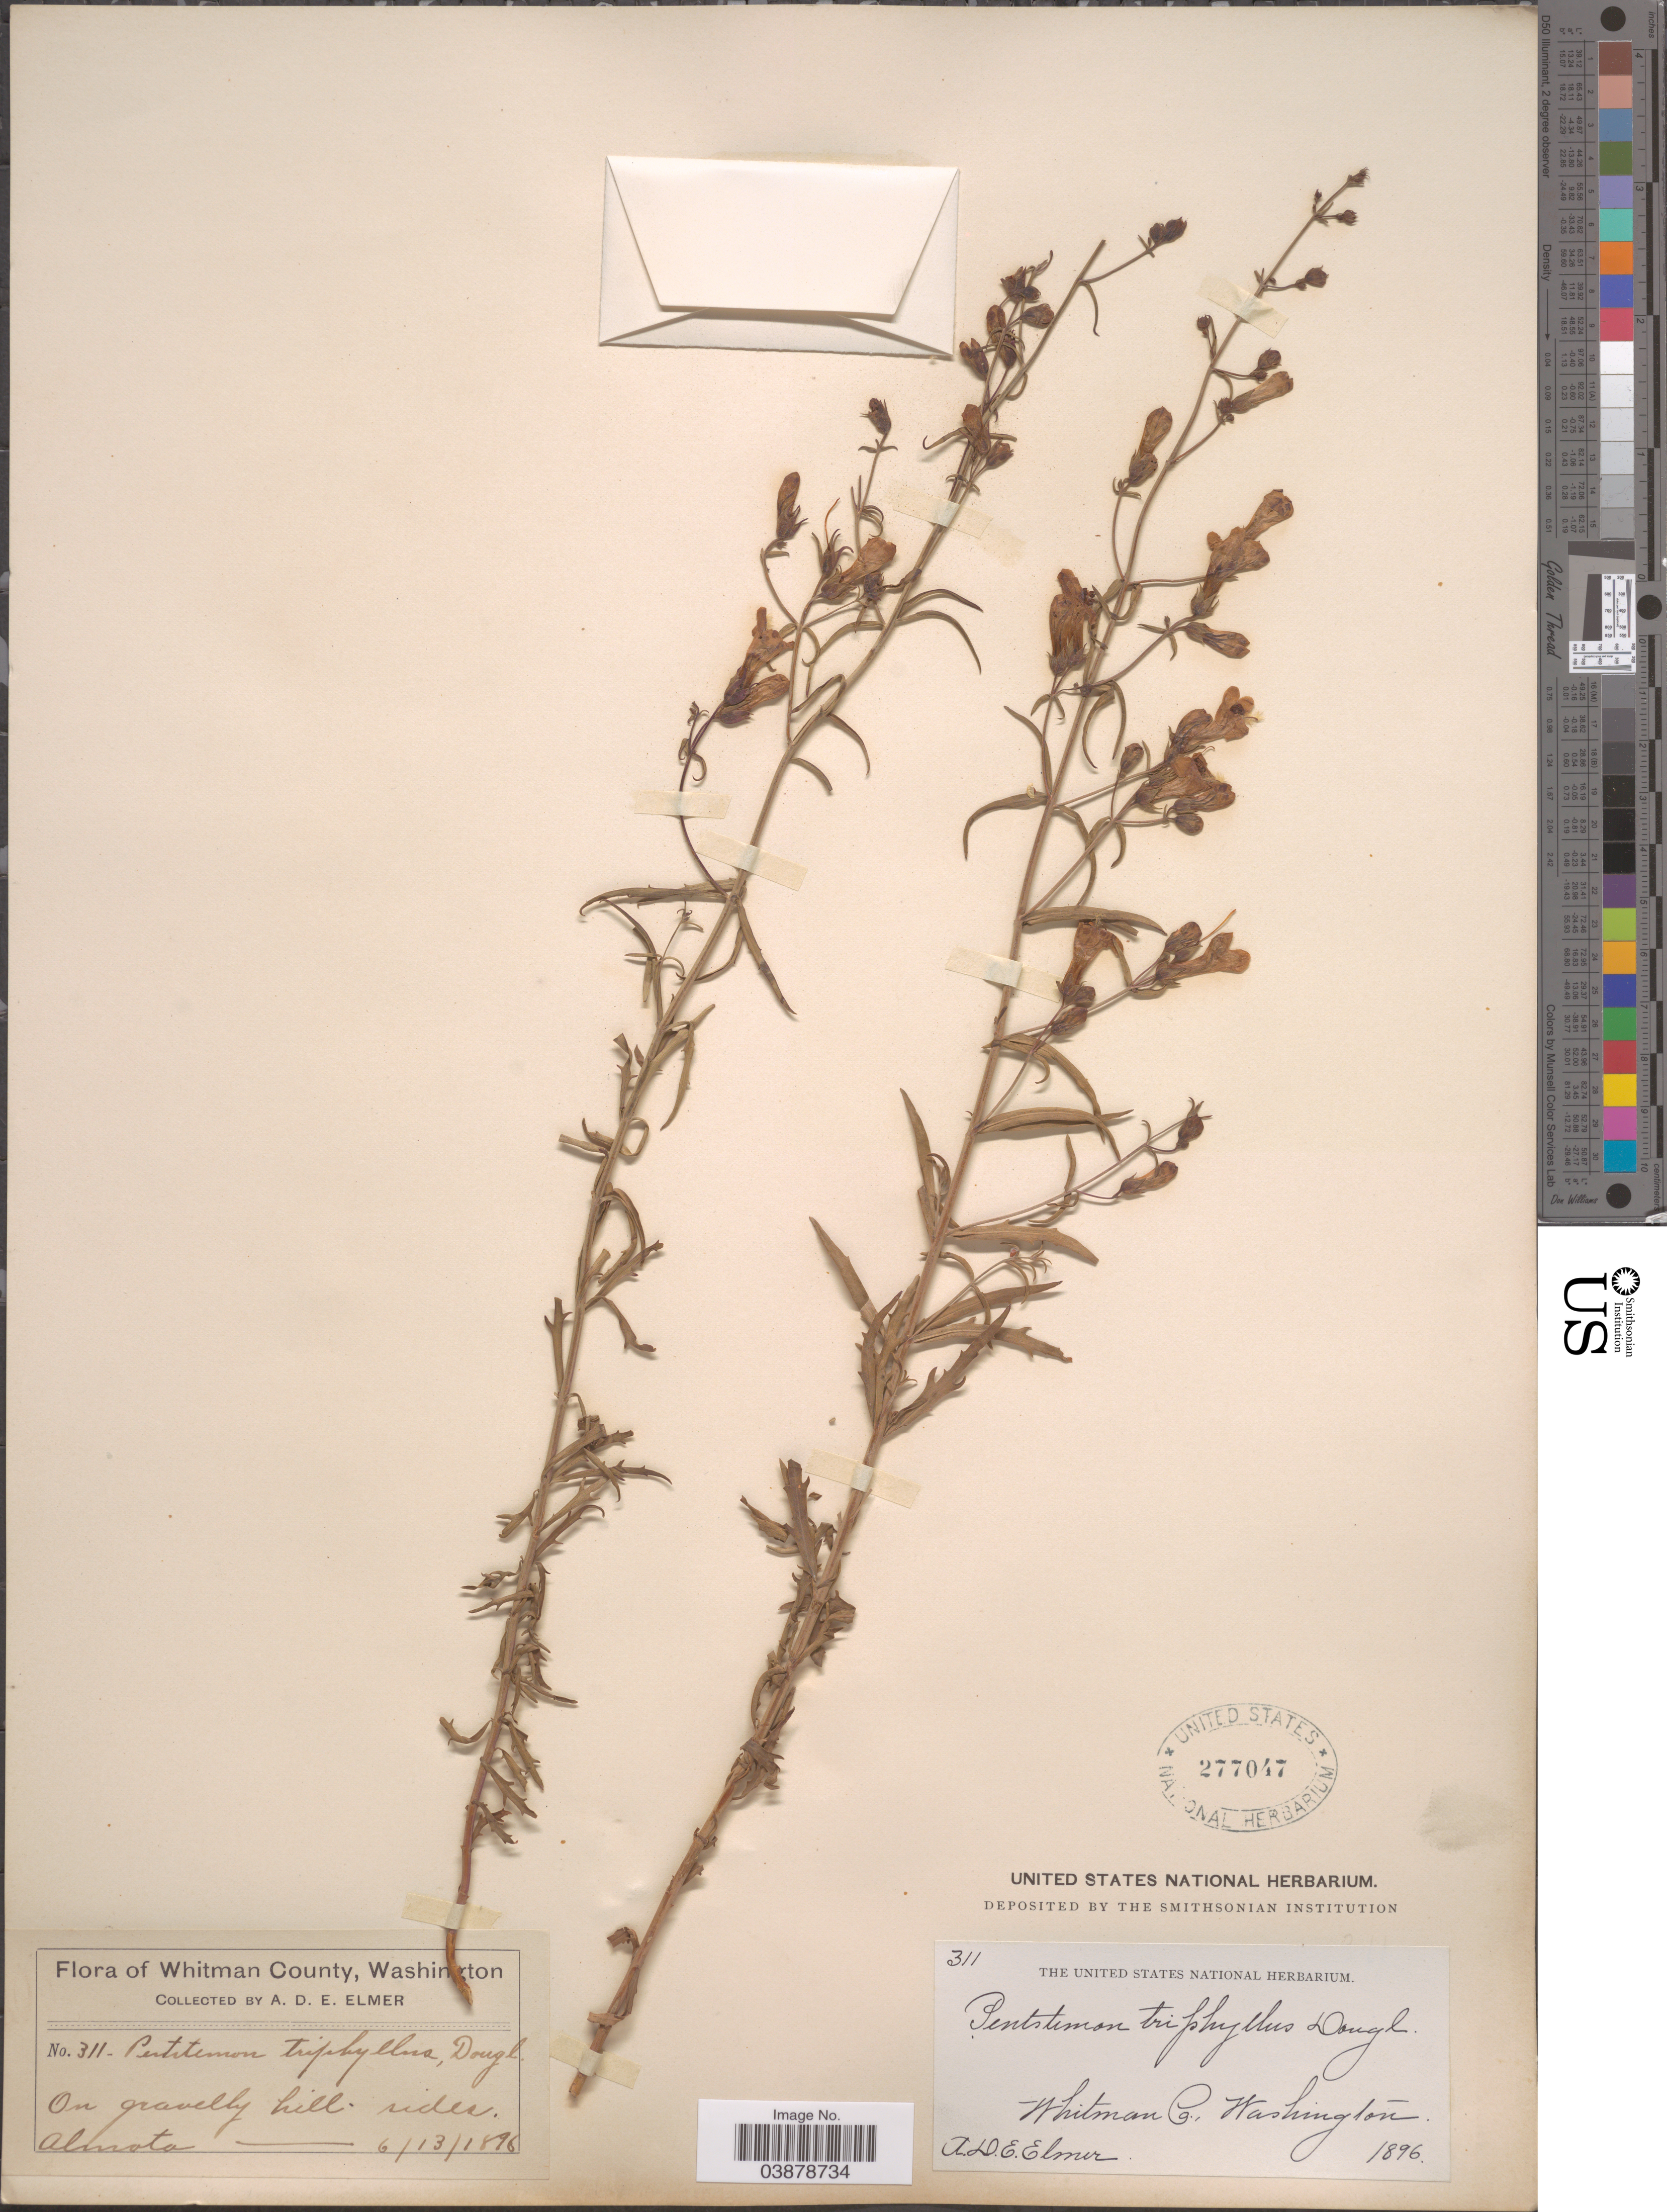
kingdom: Plantae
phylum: Tracheophyta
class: Magnoliopsida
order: Lamiales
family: Plantaginaceae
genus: Penstemon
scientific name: Penstemon triphyllus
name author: Douglas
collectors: A. D. E. Elmer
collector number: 311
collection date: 1896-06-13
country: United States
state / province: Washington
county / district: Whitman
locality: Whitman County. On gravelly hill sides, Almota.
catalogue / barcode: US 277047